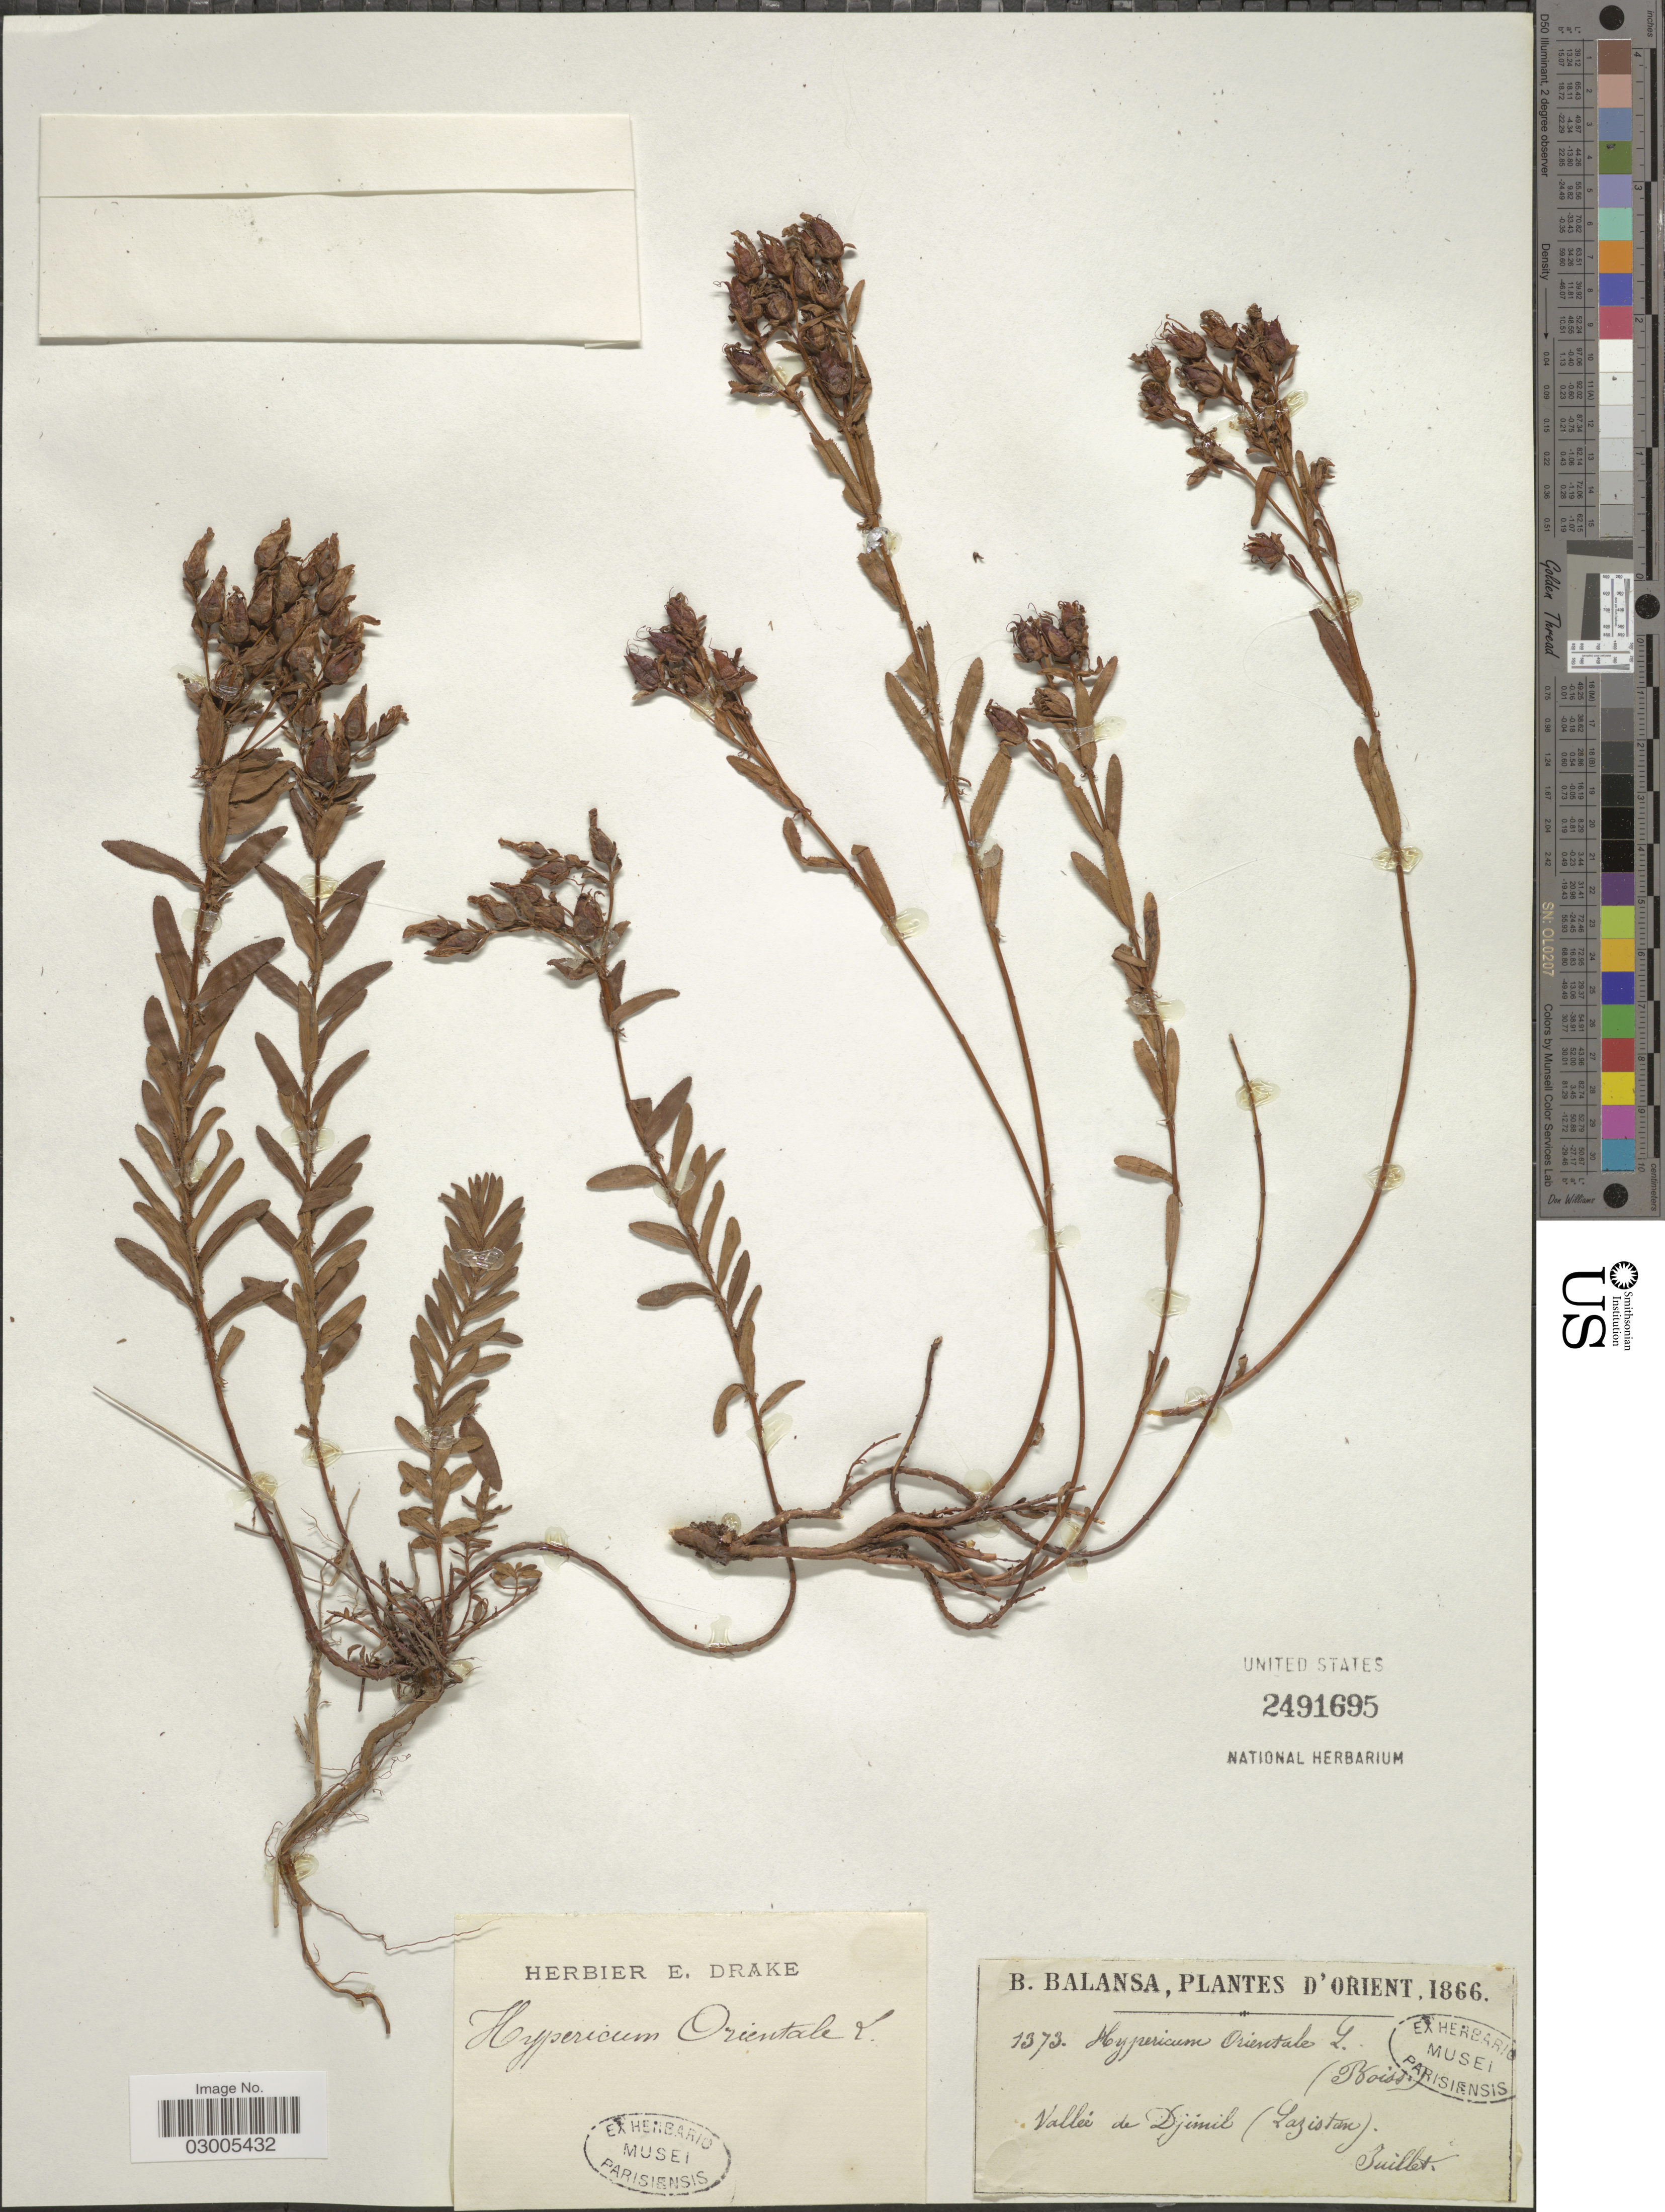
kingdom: Plantae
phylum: Tracheophyta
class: Magnoliopsida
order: Malpighiales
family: Hypericaceae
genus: Hypericum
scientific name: Hypericum orientale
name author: L.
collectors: B. Balansa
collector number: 1373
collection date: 1866-07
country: Turkey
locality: Orient. Vallée de Djimil (Lazistan).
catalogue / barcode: US 2491695